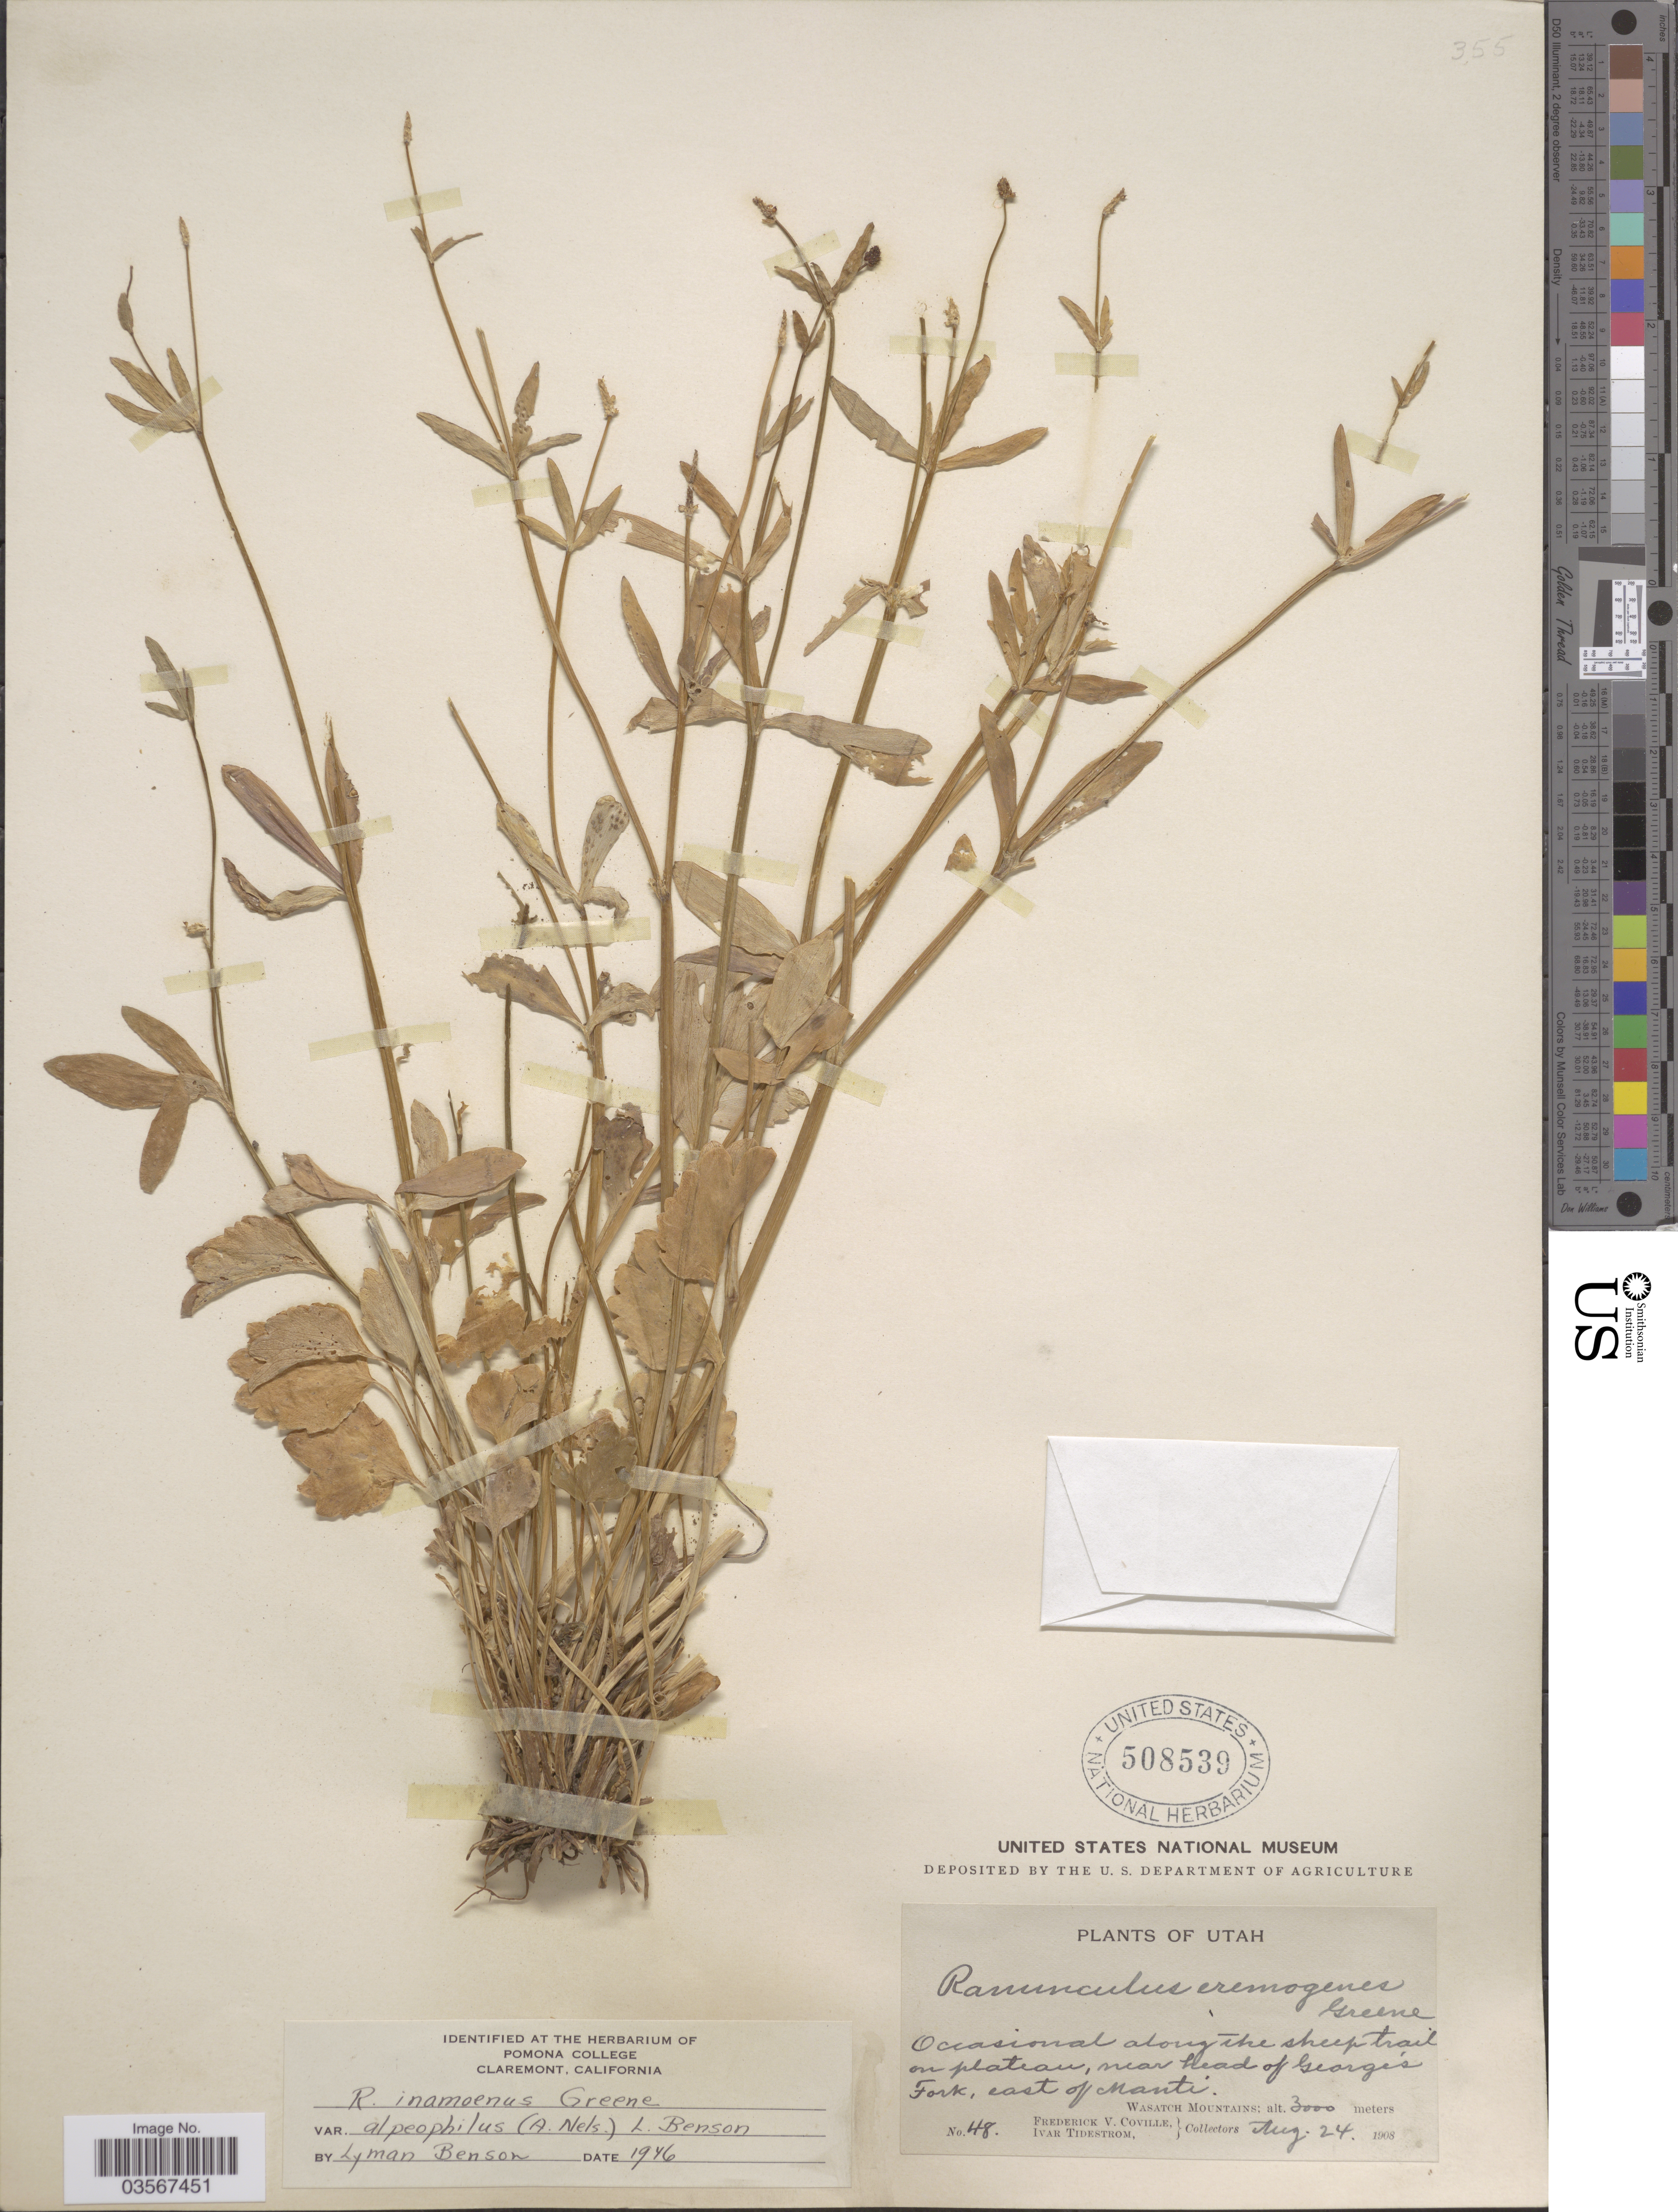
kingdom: Plantae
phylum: Tracheophyta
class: Magnoliopsida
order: Ranunculales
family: Ranunculaceae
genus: Ranunculus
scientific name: Ranunculus inamoenus var. alpeophilus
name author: (A. Nelson) L.D. Benson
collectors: F. V. Coville & I. F. Tidestrom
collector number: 48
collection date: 1908-08-24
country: United States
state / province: Utah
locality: Occasional along the sheep trail on plateau, near head of George's Fork, east of Manti. Wasatch Mountains.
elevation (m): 3000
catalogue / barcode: US 508539